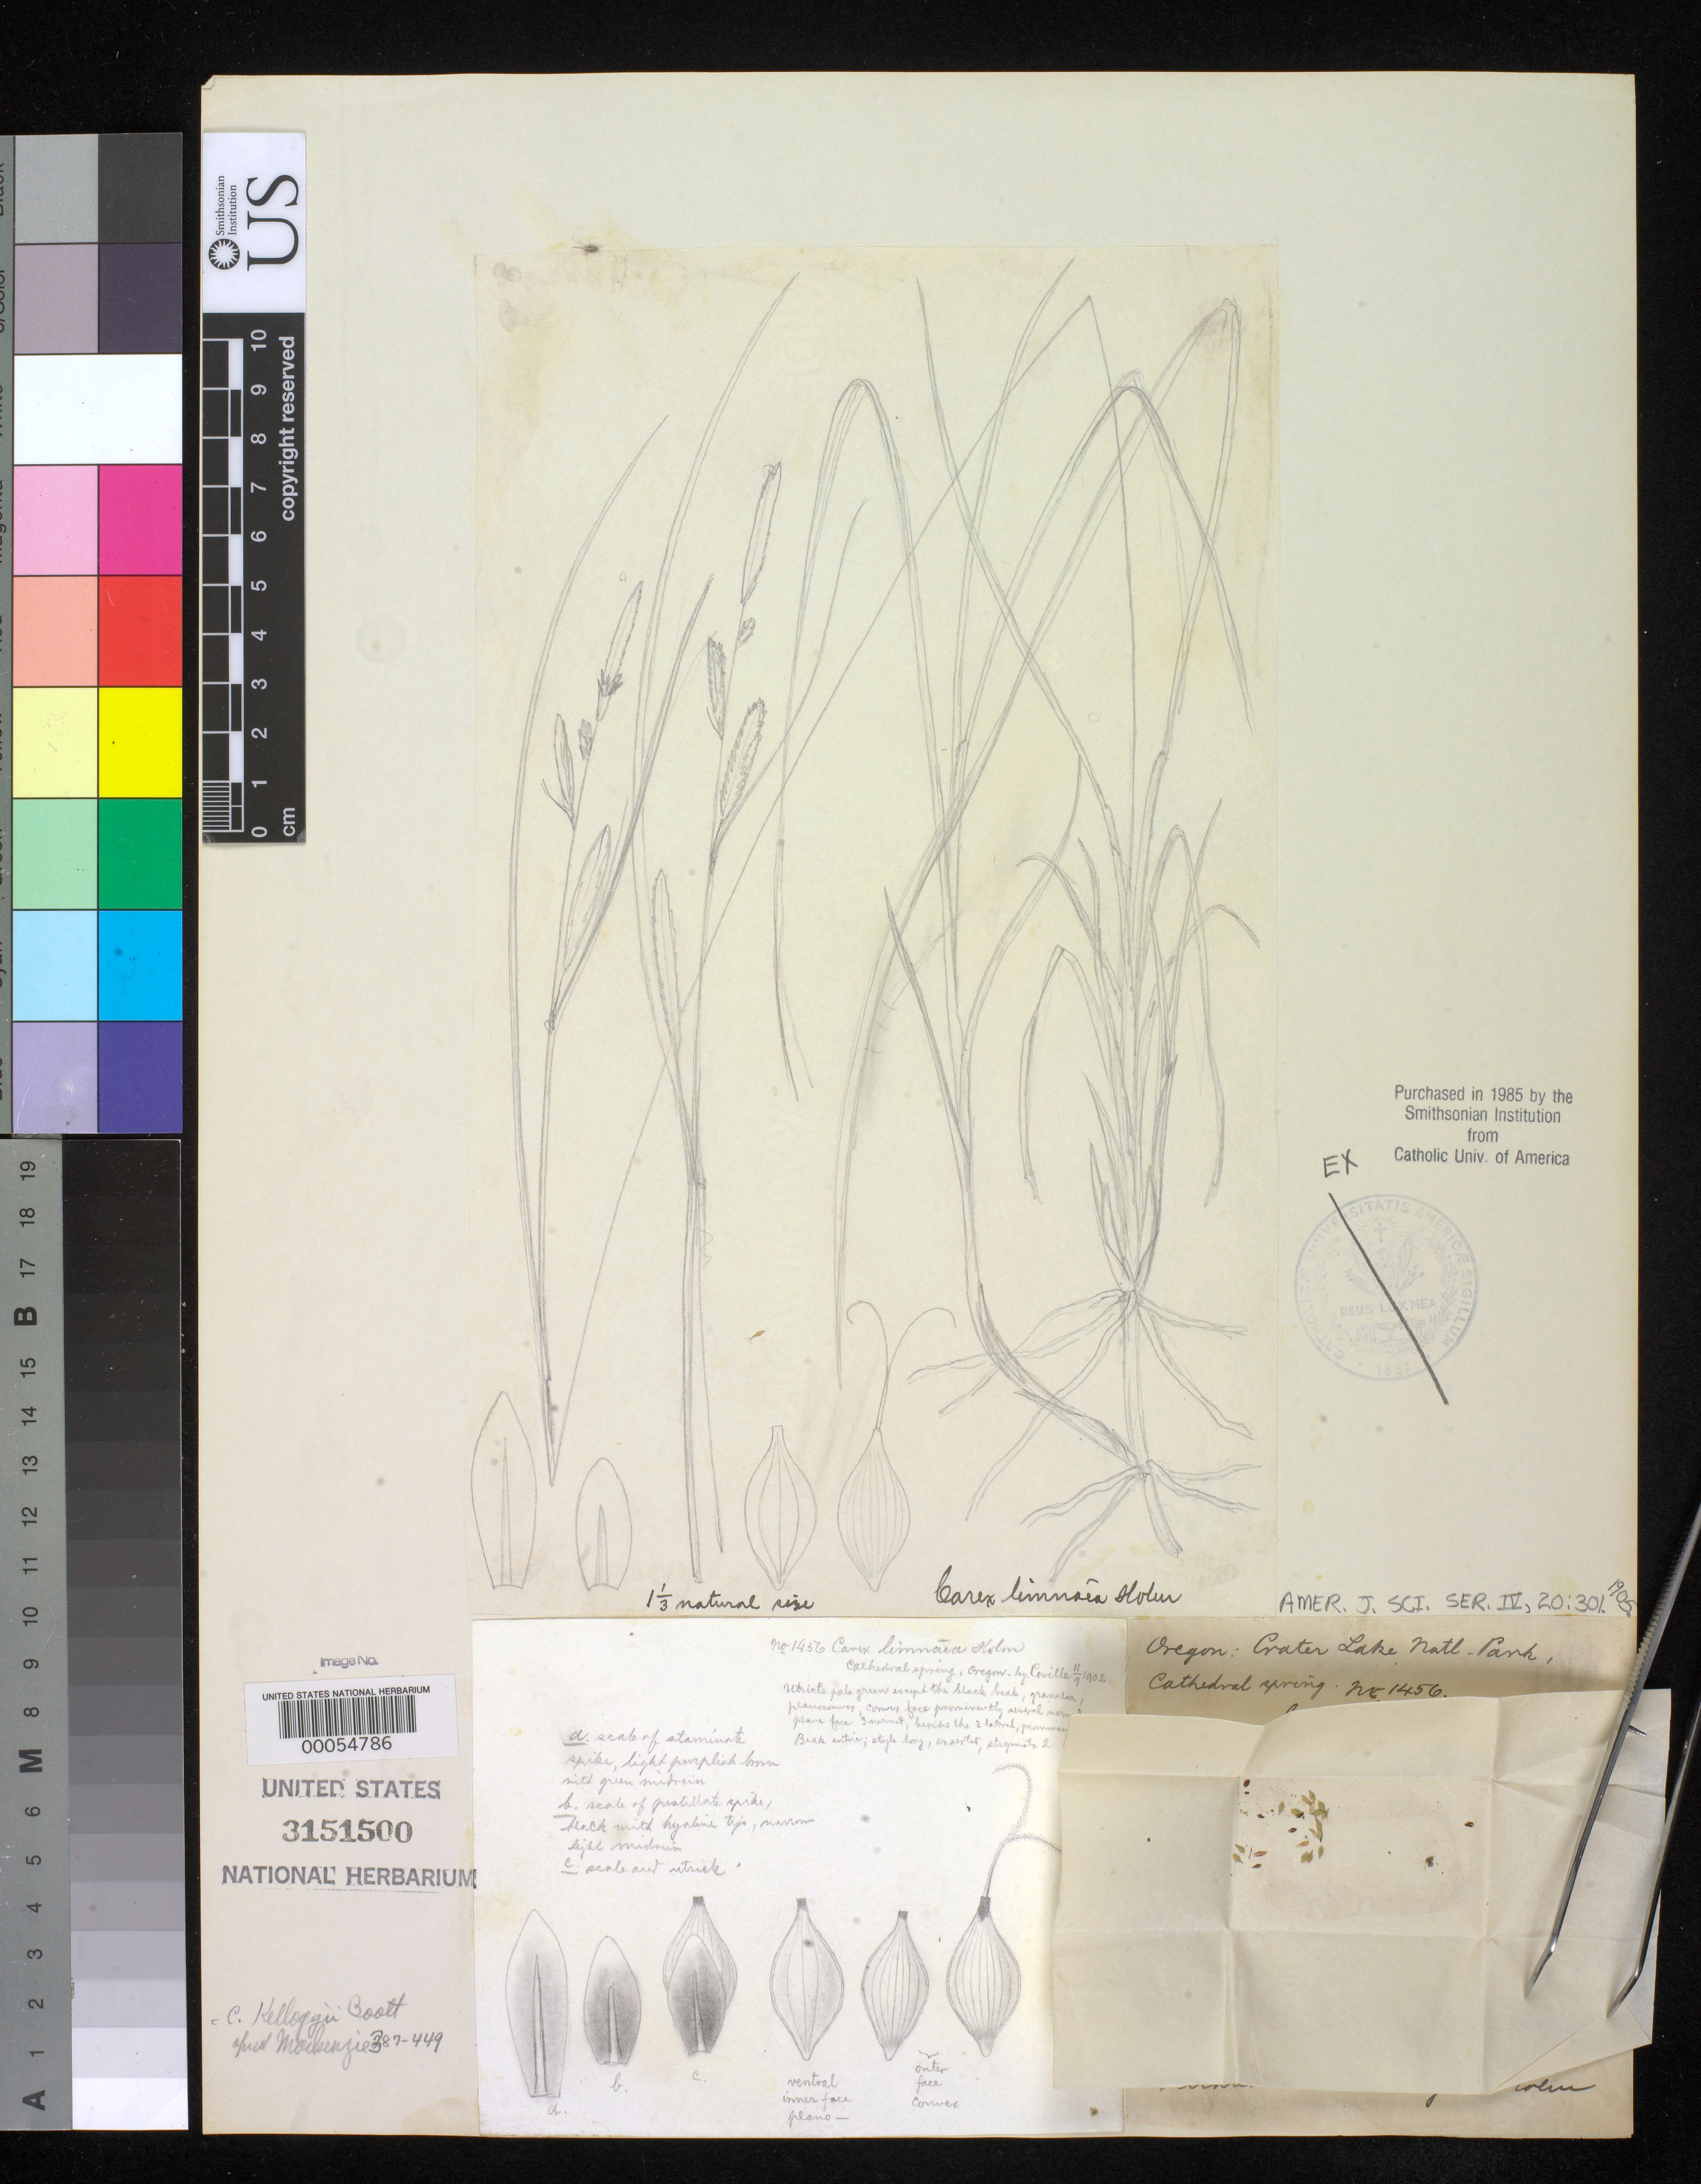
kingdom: Plantae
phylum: Tracheophyta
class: Liliopsida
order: Poales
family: Cyperaceae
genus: Carex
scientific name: Carex limnaea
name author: Holm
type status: Isosyntype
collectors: F. V. Coville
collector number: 1456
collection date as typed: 11 Sep 1902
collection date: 1902-09-11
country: United States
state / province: Oregon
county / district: Klamath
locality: Crater Lake National Park, Cathedral Spring.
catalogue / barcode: US 3151500